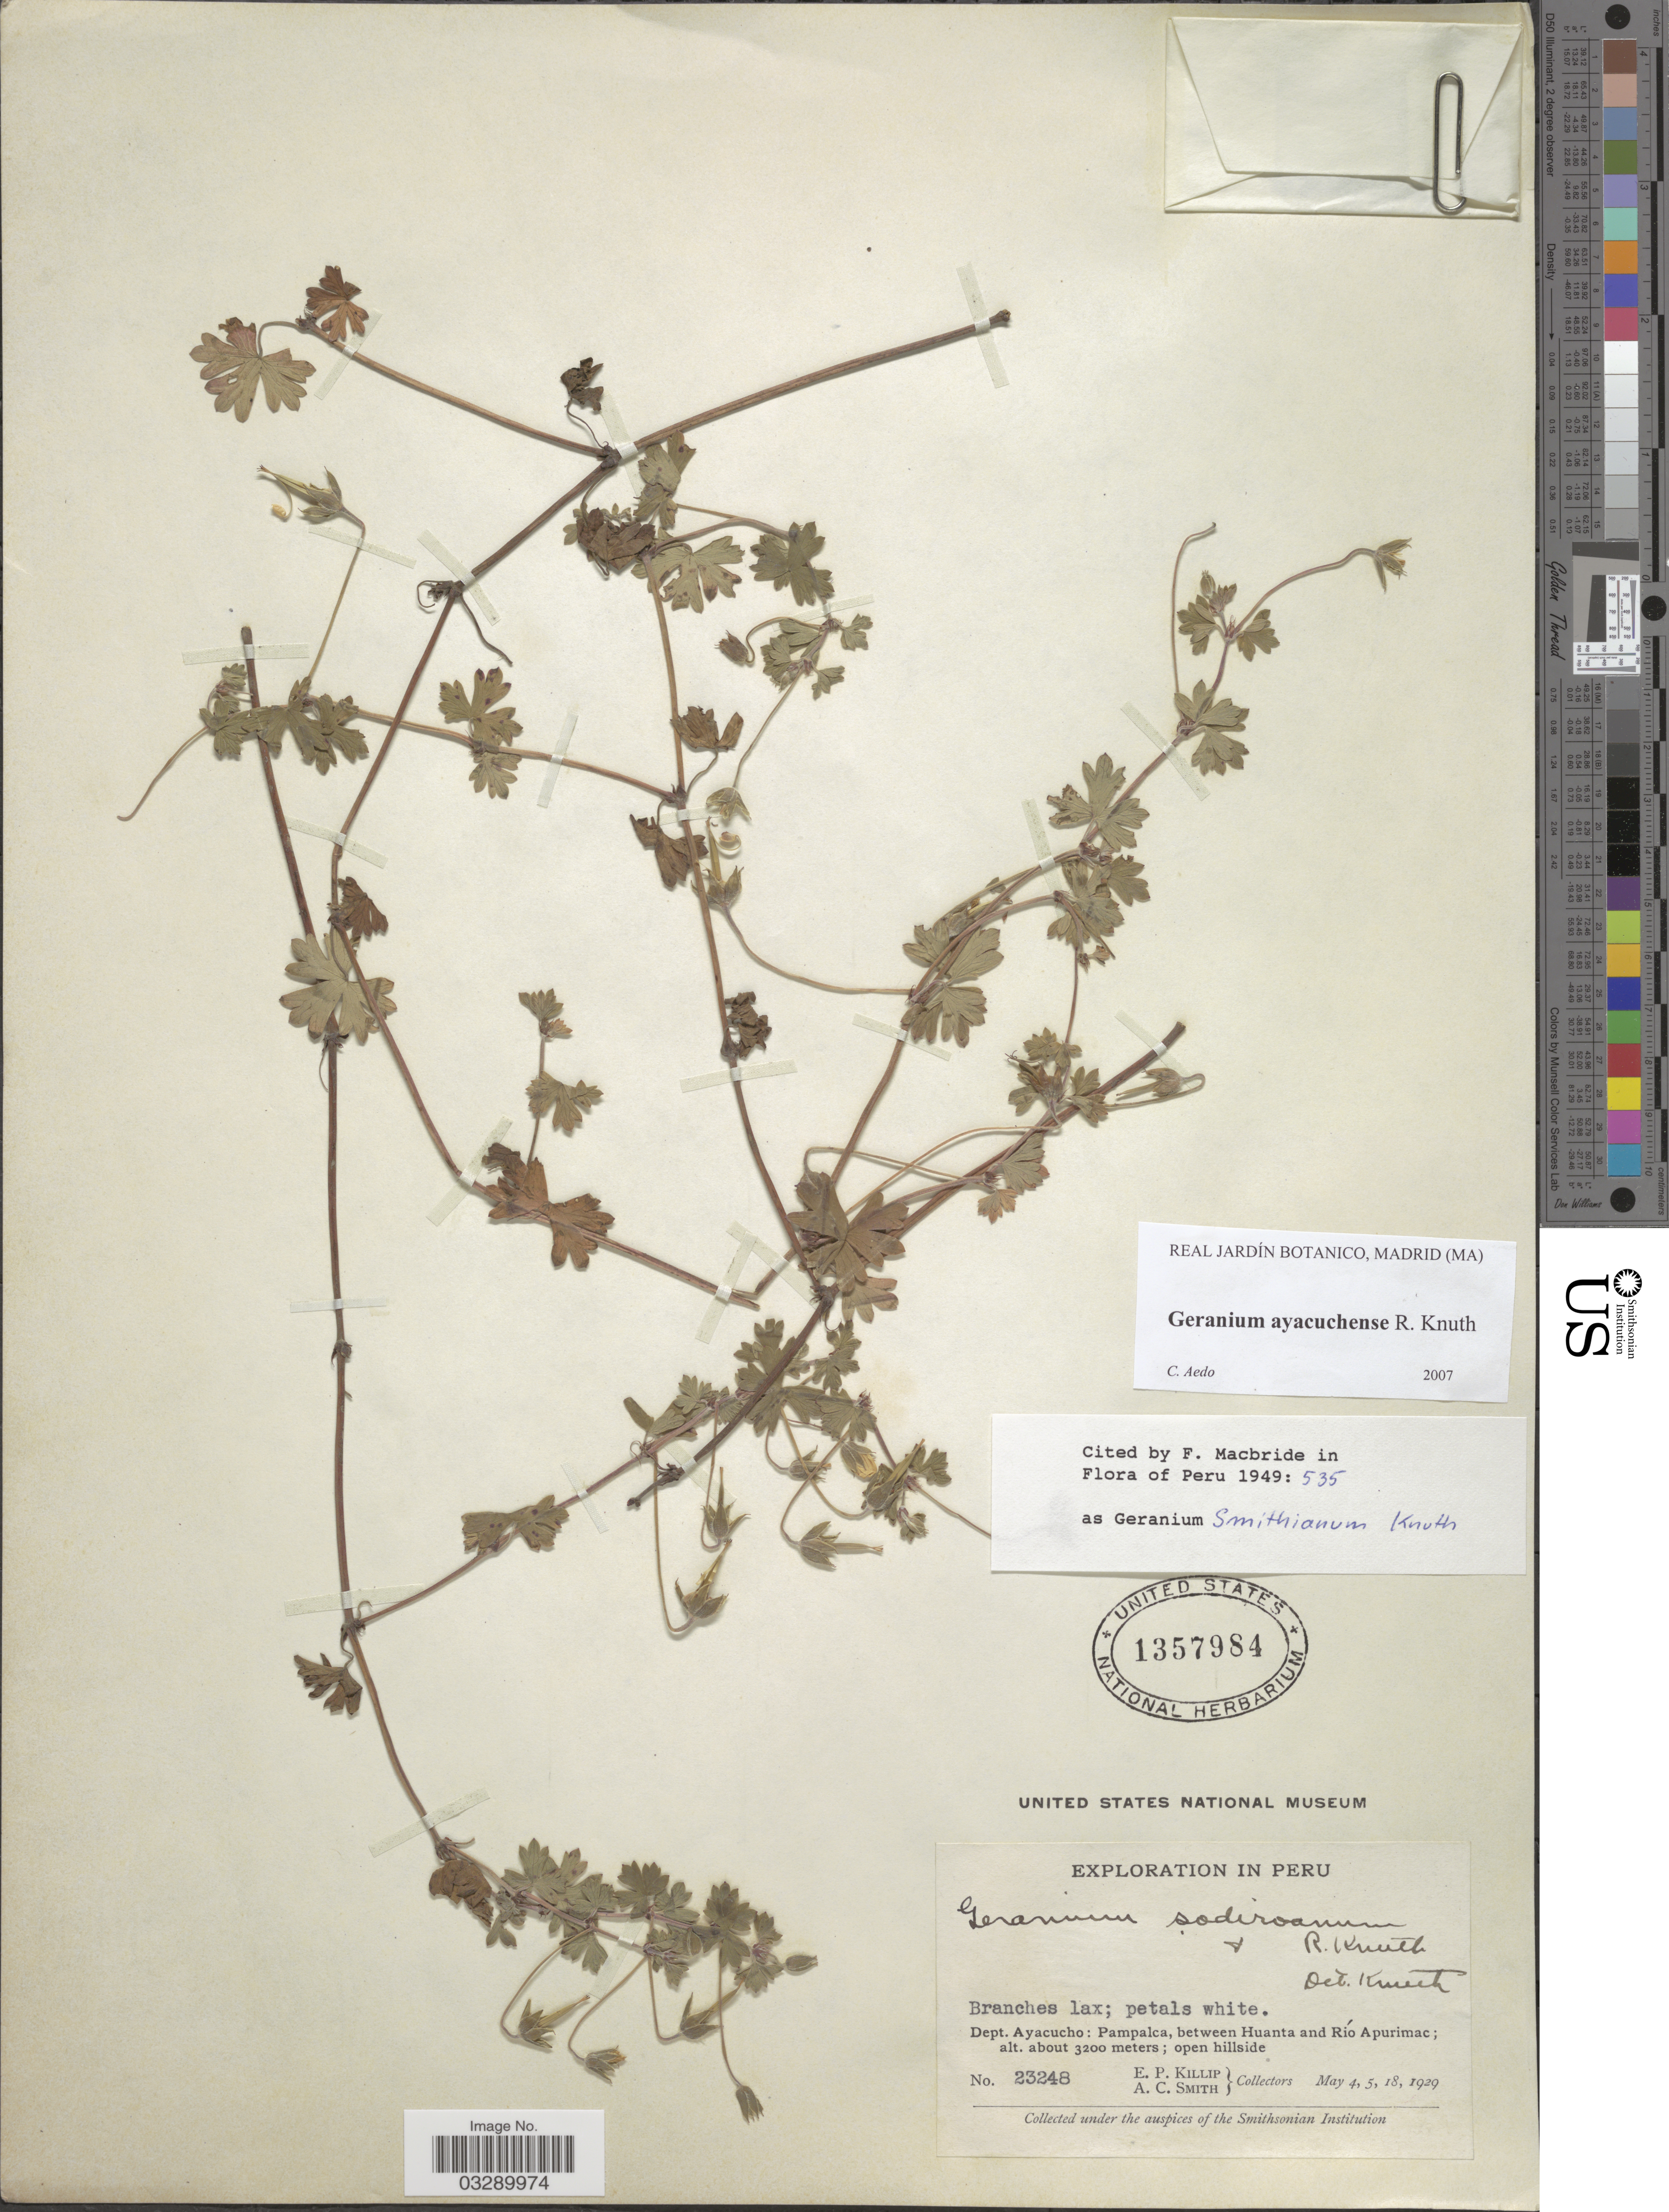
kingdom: Plantae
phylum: Tracheophyta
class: Magnoliopsida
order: Geraniales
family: Geraniaceae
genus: Geranium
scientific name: Geranium ayacuchense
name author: R. Knuth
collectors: E. P. Killip & A. C. Smith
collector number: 23248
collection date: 1929-05-04/1929-05-18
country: Peru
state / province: Ayacucho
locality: Dept. Ayacucho: Pampalca, between Huanta and Río Apurimac.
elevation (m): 3200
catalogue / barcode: US 1357984